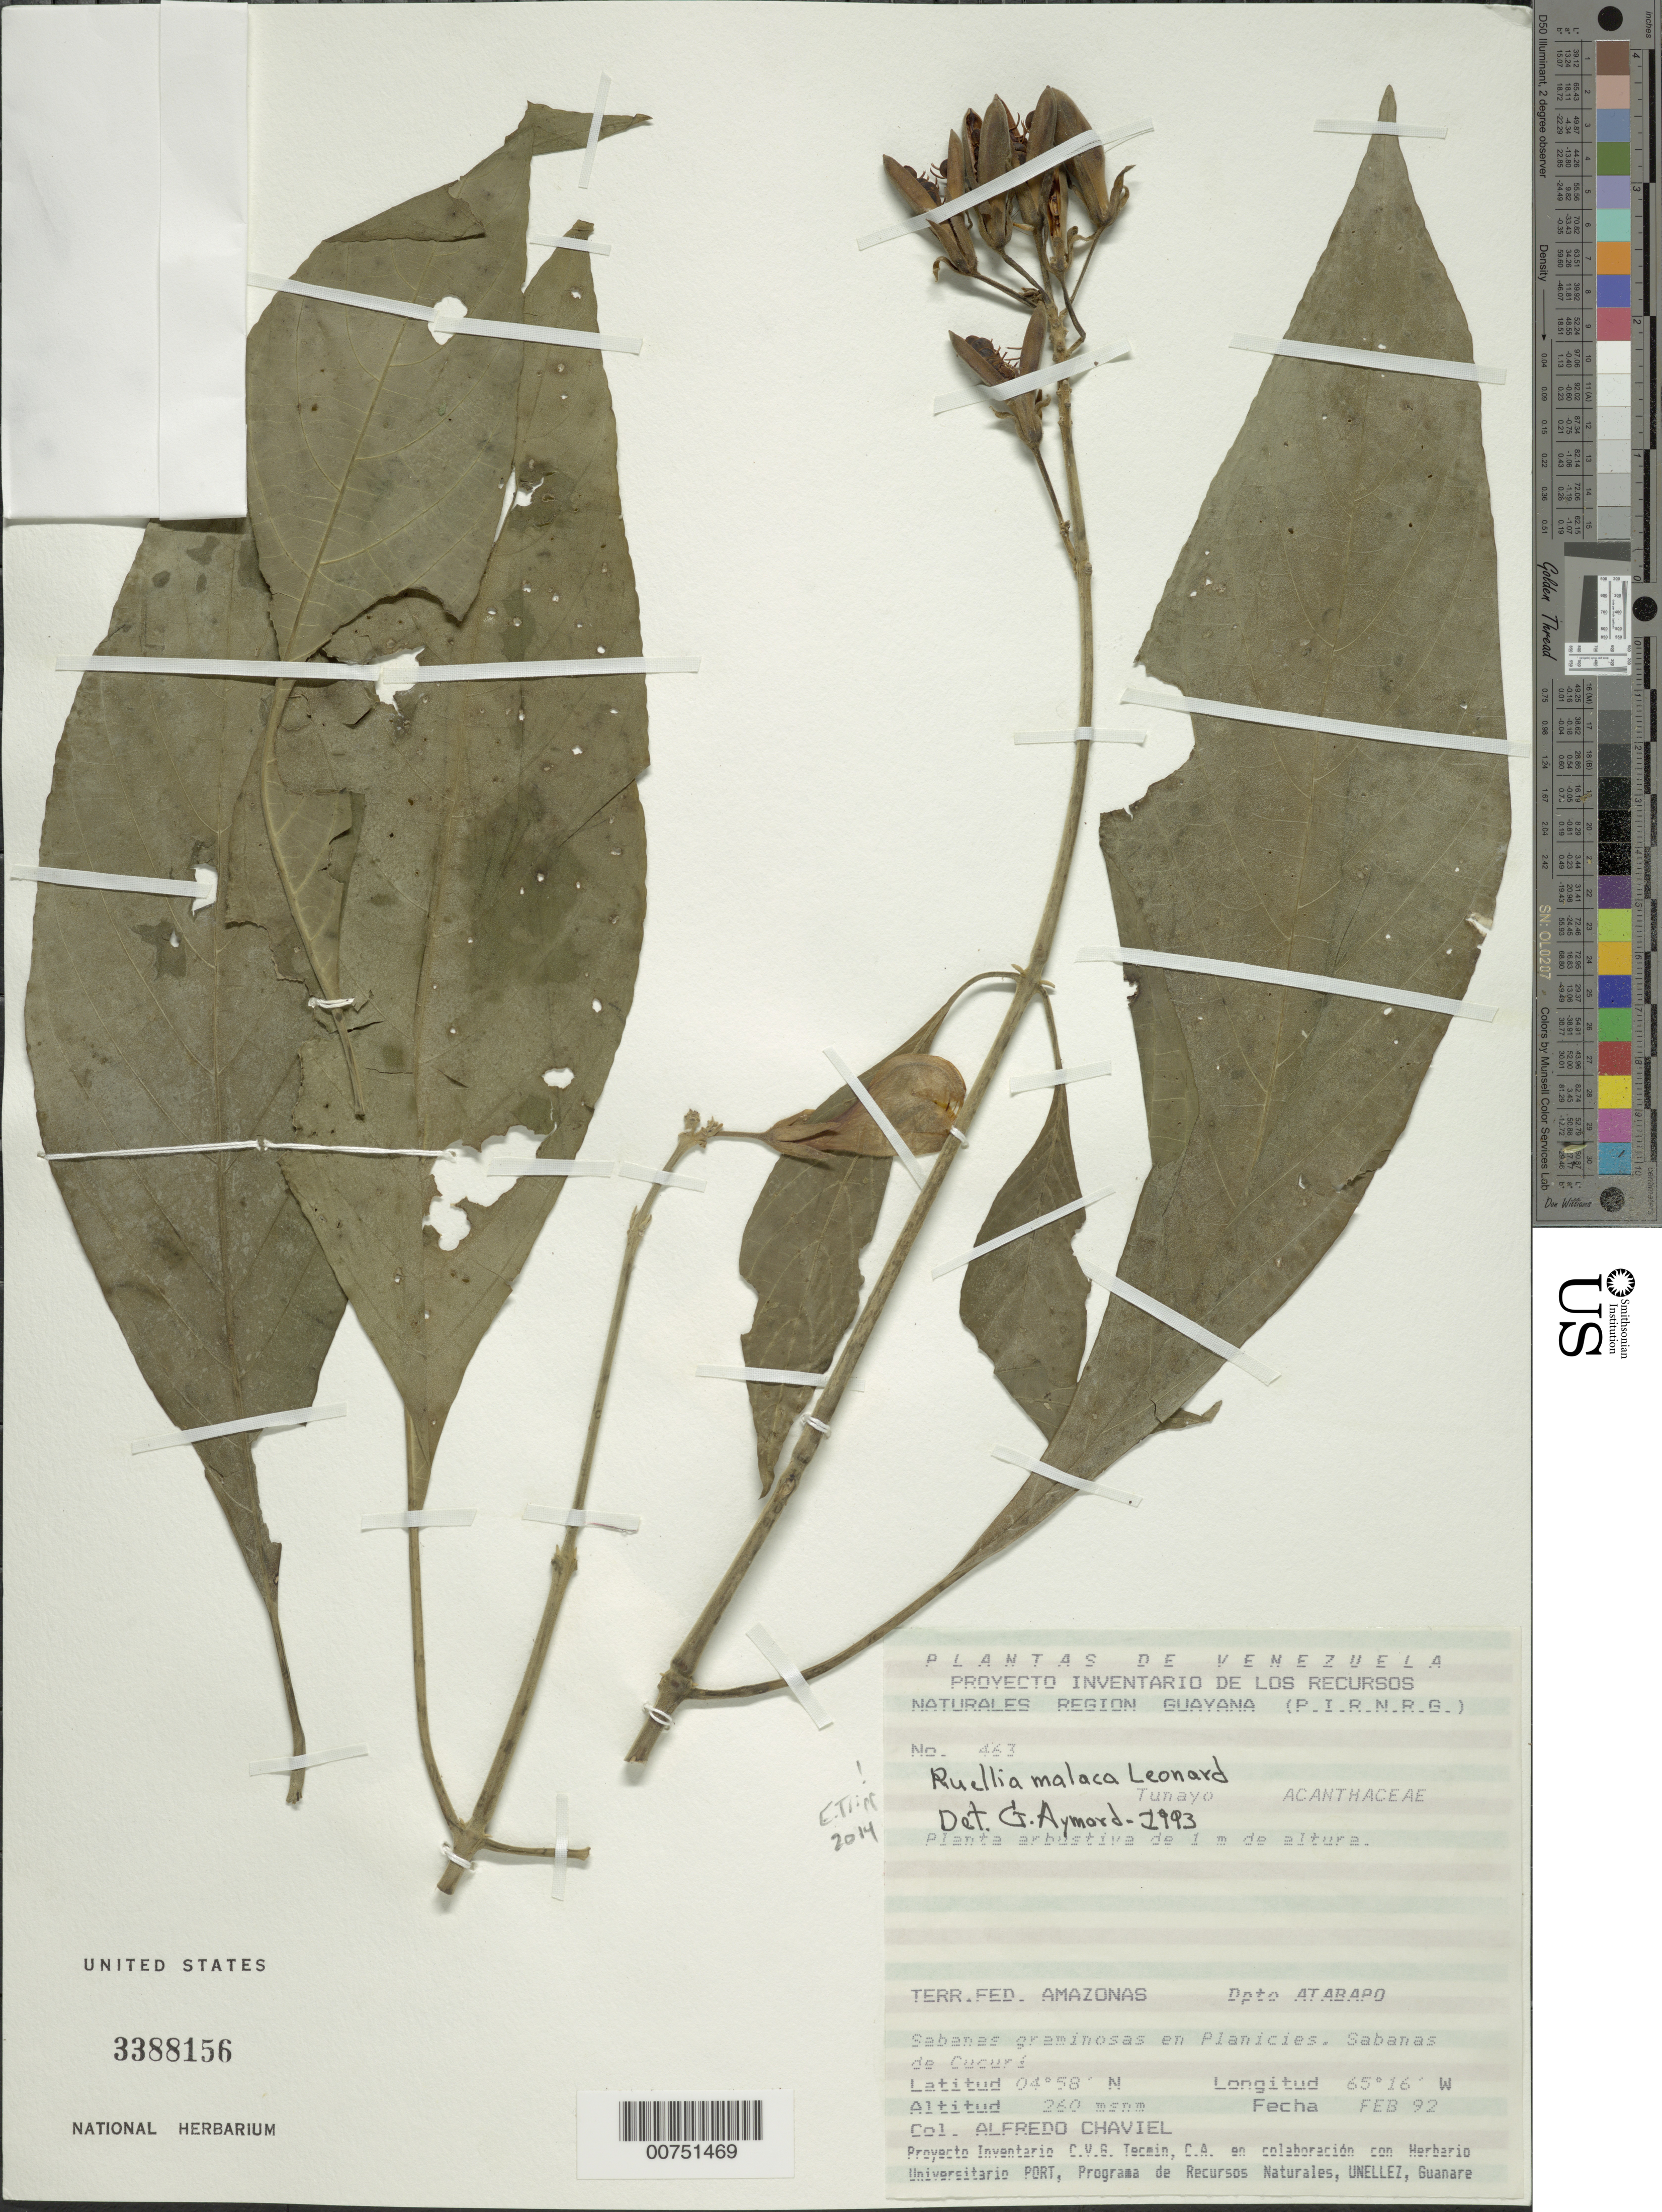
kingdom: Plantae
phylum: Tracheophyta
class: Magnoliopsida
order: Lamiales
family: Acanthaceae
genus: Ruellia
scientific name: Ruellia malaca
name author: Leonard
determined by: Aymard C., G. A., (PORT), Univ. Nac. Exp. de los Llanos Ezequiel Zamora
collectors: A. Chaviel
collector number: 463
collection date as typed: Feb-92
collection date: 1992-02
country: Venezuela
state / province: Amazonas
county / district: Atabapo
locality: Sabanas de Cucuri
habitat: Sabanas graminosas en planicies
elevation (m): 260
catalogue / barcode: US 3388156